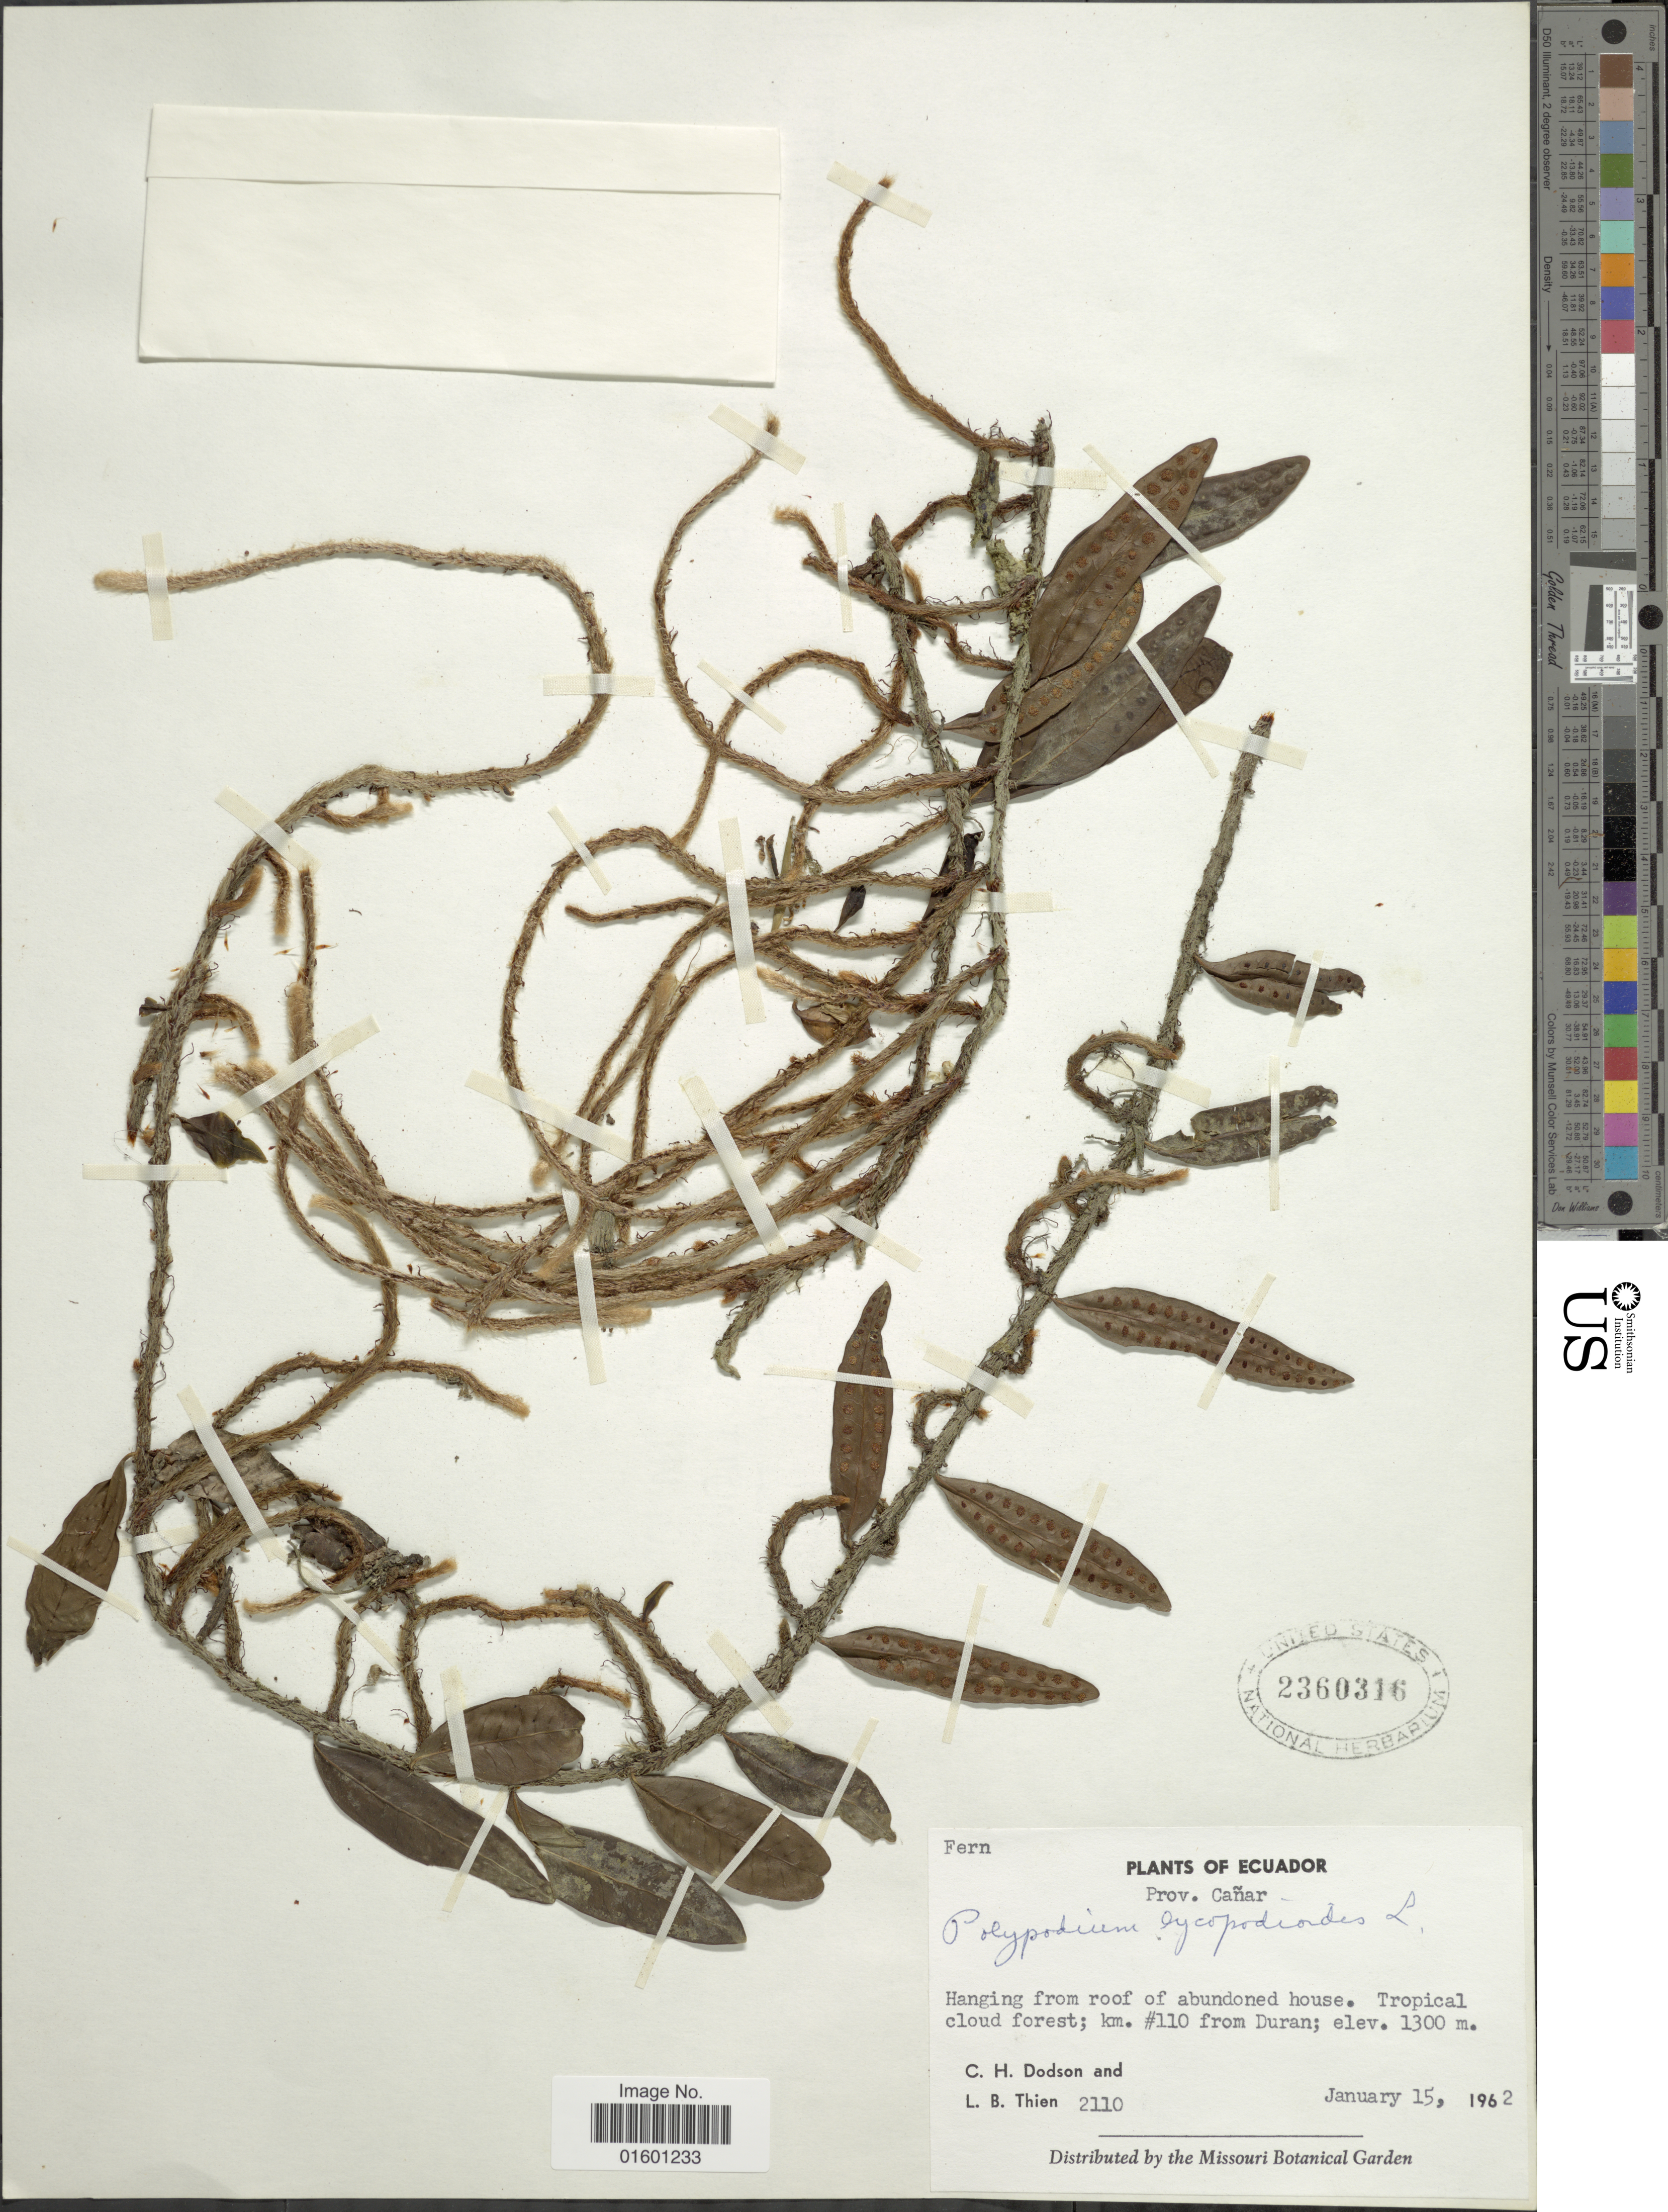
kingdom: Plantae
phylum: Tracheophyta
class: Polypodiopsida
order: Polypodiales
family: Polypodiaceae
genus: Microgramma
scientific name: Microgramma lycopodioides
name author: (L.) Copel.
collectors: C. H. Dodson & L. Thien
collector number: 2110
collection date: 1962-01-15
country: Ecuador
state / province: Cañar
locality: Hanging from roof of abundoned house. Tropical cloud forest; km #110 from Duran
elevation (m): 1300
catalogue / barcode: US 2360316